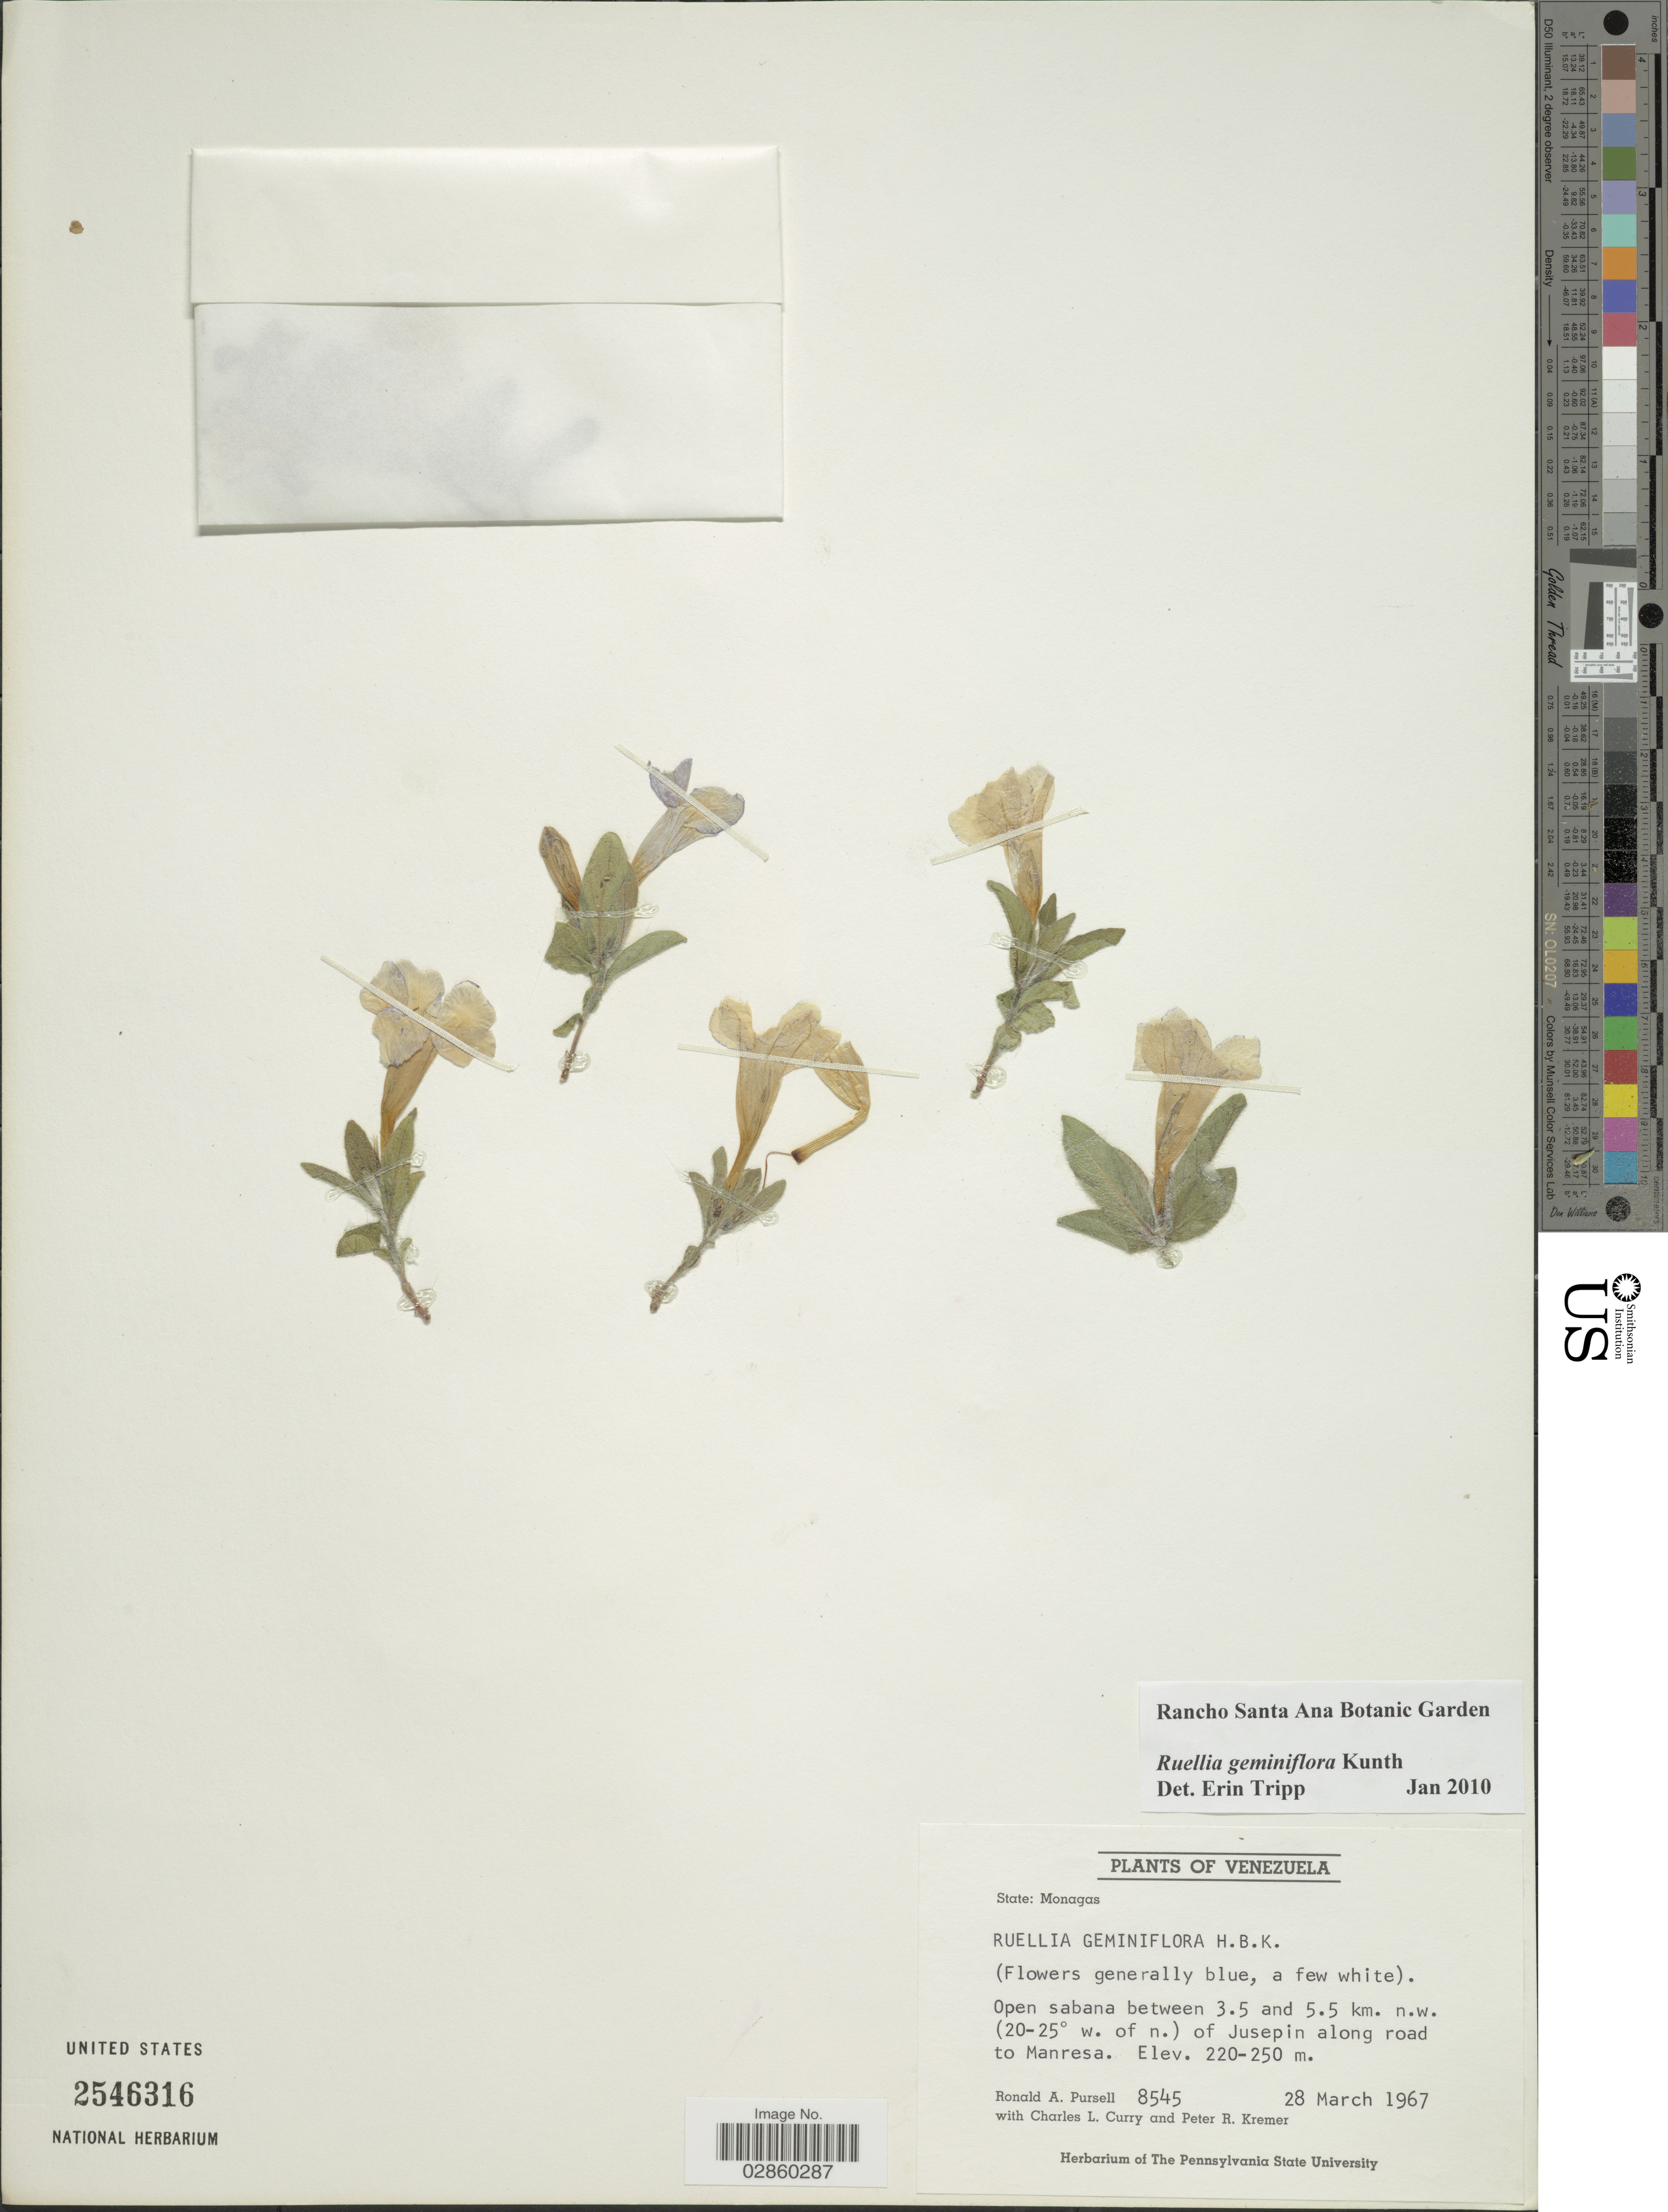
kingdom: Plantae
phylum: Tracheophyta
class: Magnoliopsida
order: Lamiales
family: Acanthaceae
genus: Ruellia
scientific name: Ruellia geminiflora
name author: Kunth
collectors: R. A. Pursell, C. L. Curry & P. Kremer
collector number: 8545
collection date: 1967-03-28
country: Venezuela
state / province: Monagas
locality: Open sabana between 3.5 and 5.5 km n.w. (20-25° w. of n.) of Jusepin along road to Manresa.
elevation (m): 220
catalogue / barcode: US 2546316